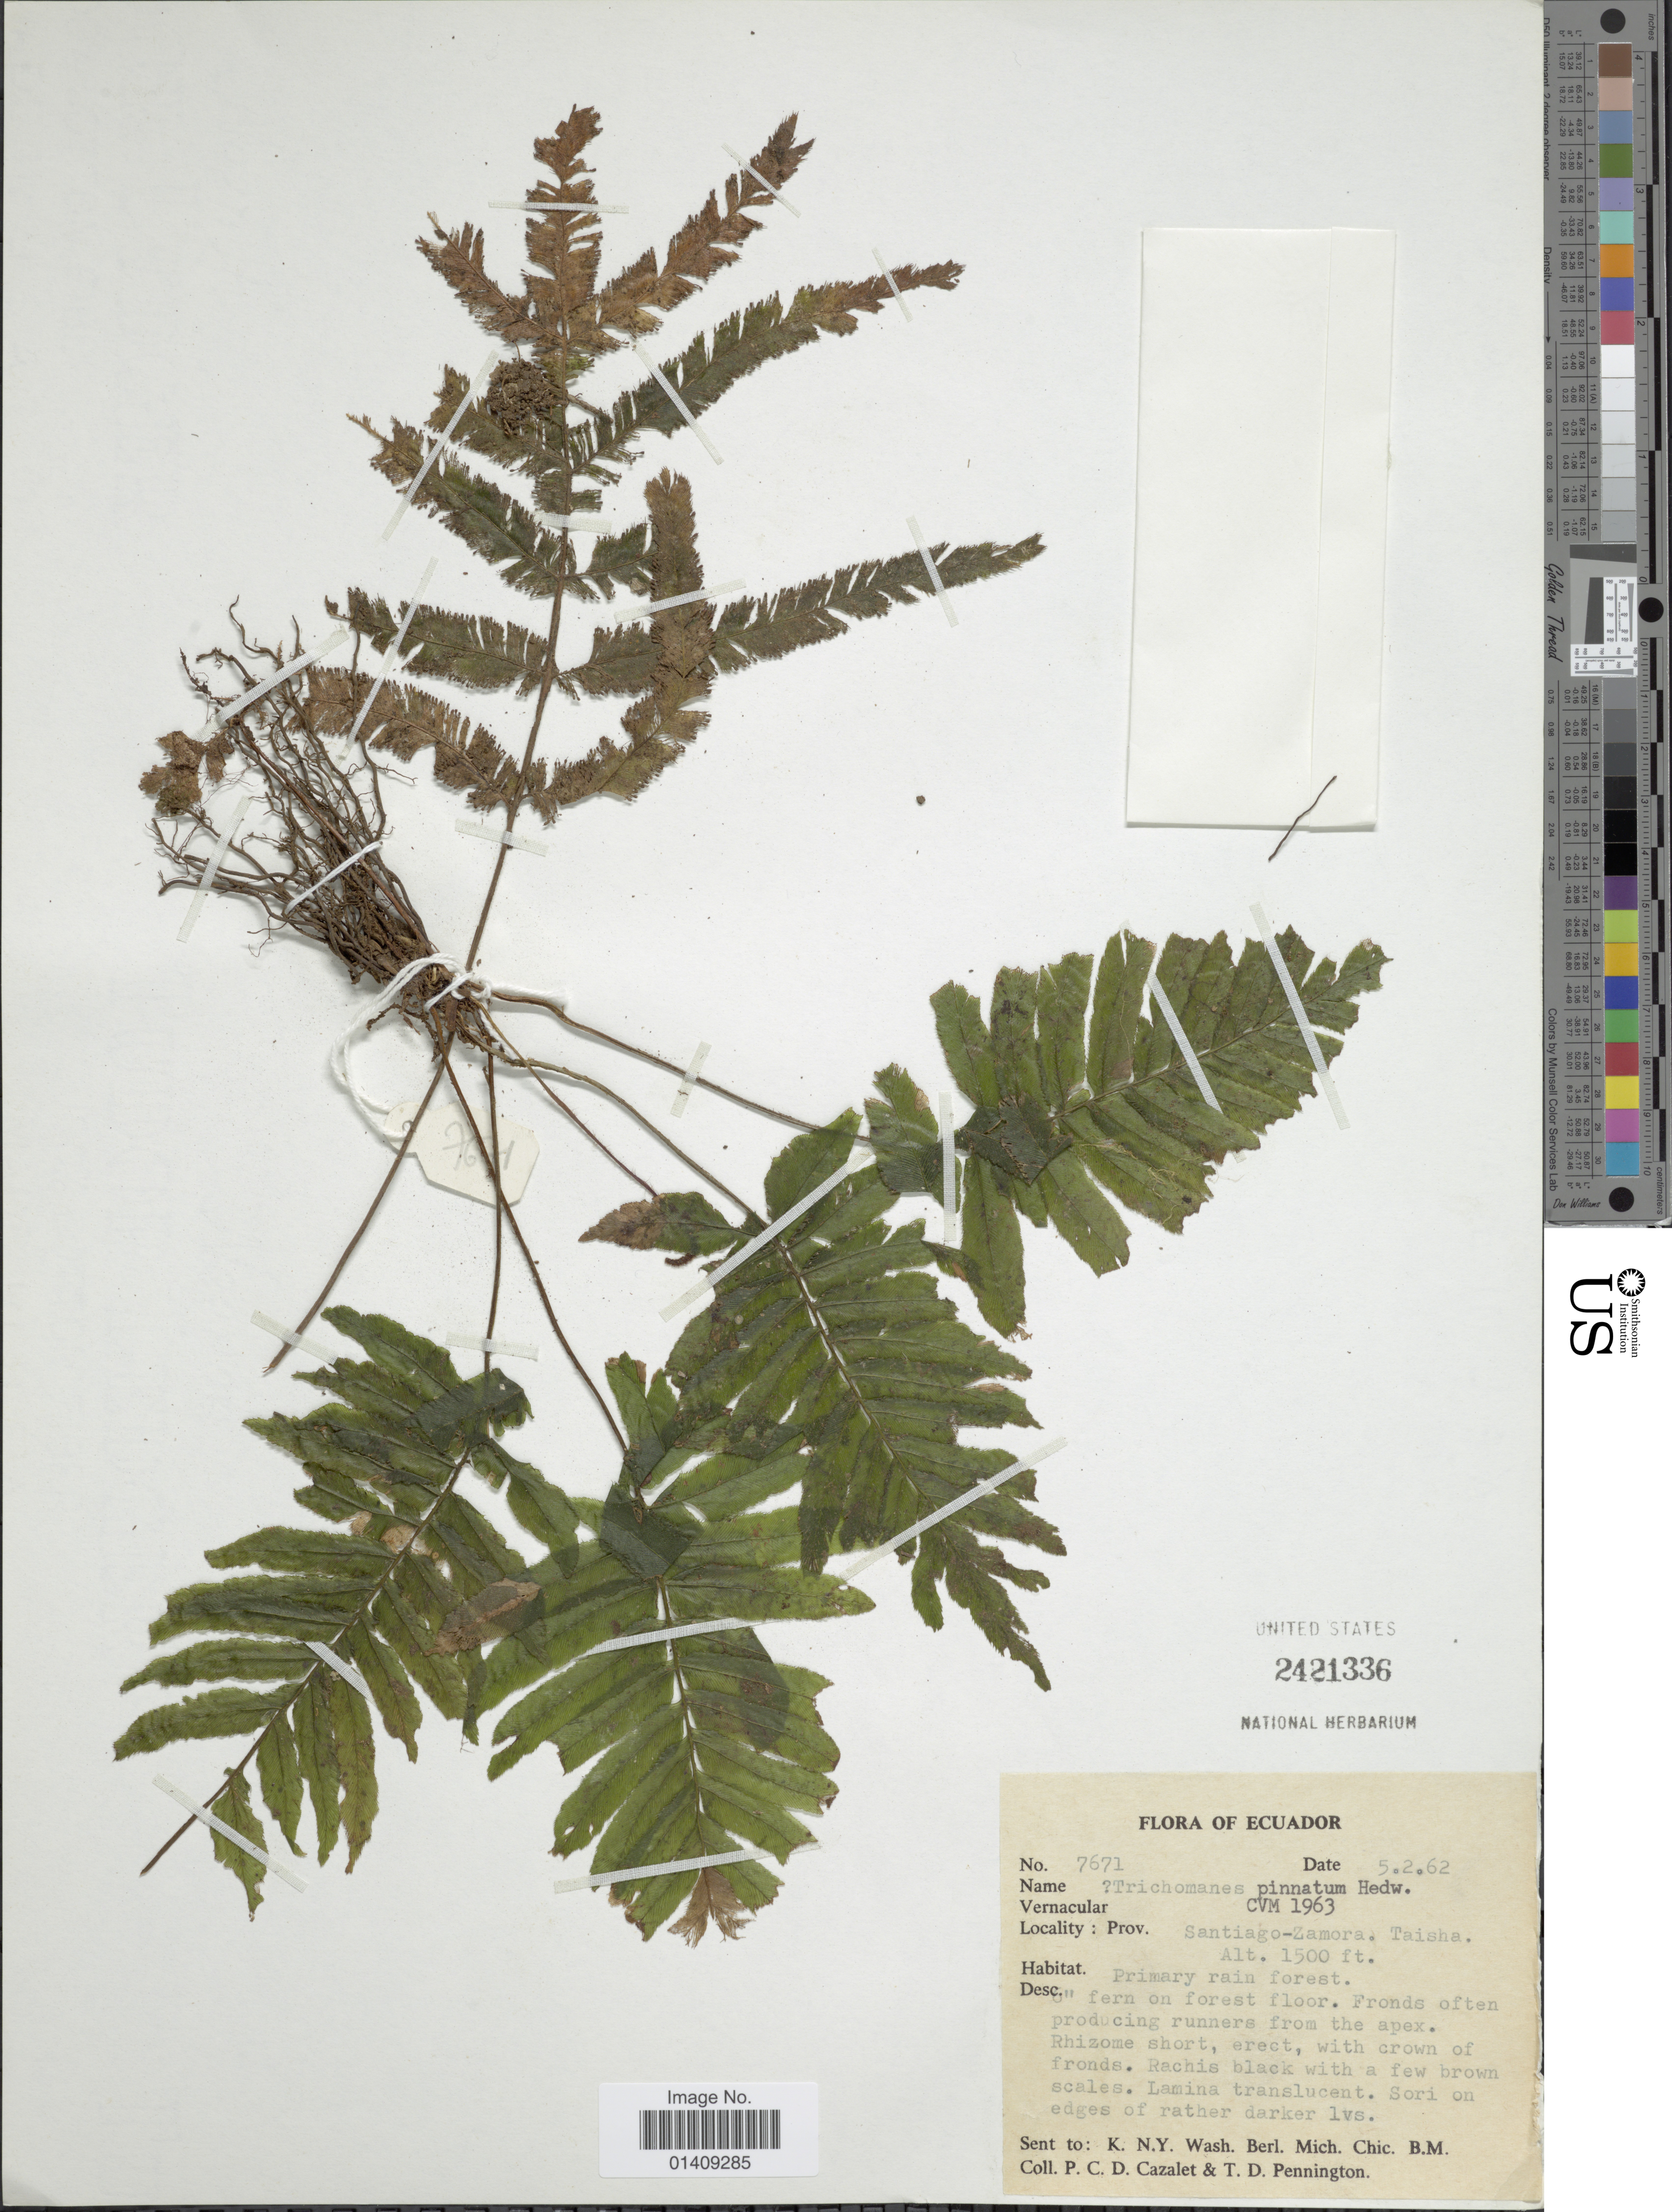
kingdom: Plantae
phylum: Tracheophyta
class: Polypodiopsida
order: Hymenophyllales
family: Hymenophyllaceae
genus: Trichomanes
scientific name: Trichomanes pinnatum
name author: Hedw.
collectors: P. C. D. Cazalet & T. D. Pennington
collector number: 7671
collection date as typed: Transcribed d/m/y: 5/2/62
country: Ecuador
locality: Prov. Santiago-Zamora Taisha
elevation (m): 457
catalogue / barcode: US 2421336